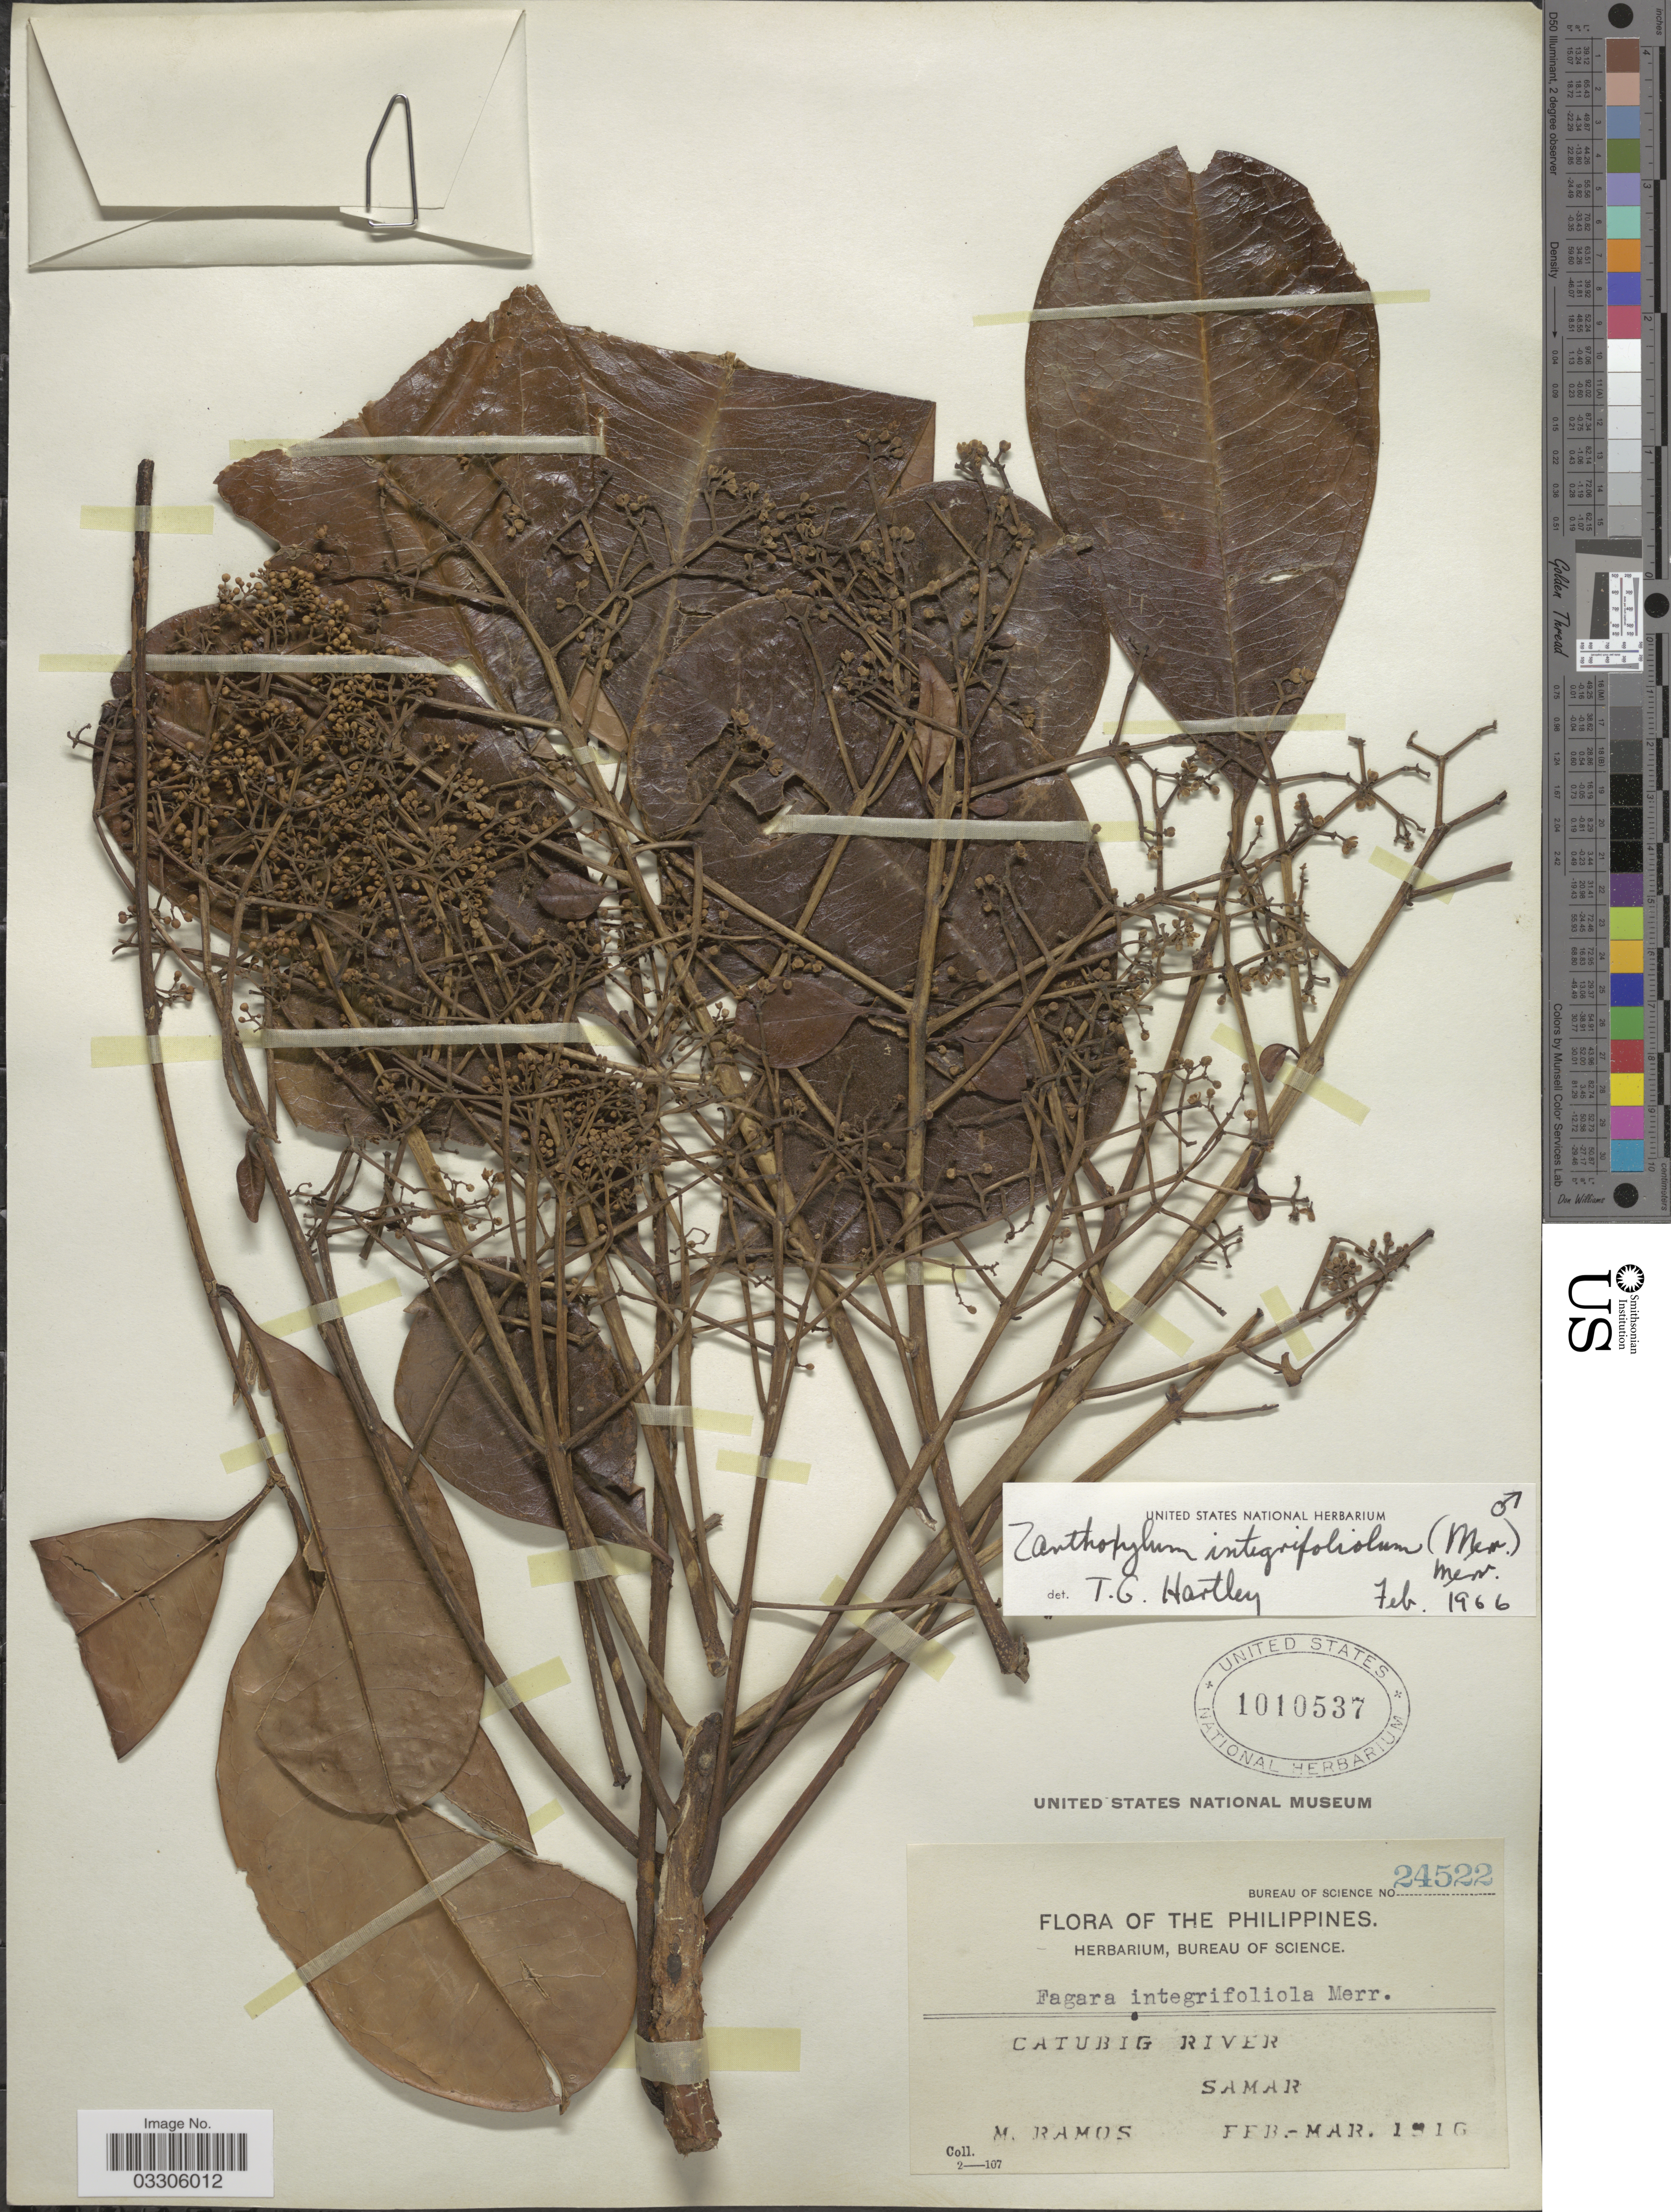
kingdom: Plantae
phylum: Tracheophyta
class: Magnoliopsida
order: Sapindales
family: Rutaceae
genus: Zanthoxylum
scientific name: Zanthoxylum integrifoliolum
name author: (Merr.) Merr.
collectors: M. Ramos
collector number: Bureau of Science 24522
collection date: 1916-02/1916-03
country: Philippines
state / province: Eastern Visayas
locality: Catubig River, Samar.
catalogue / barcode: US 1010537